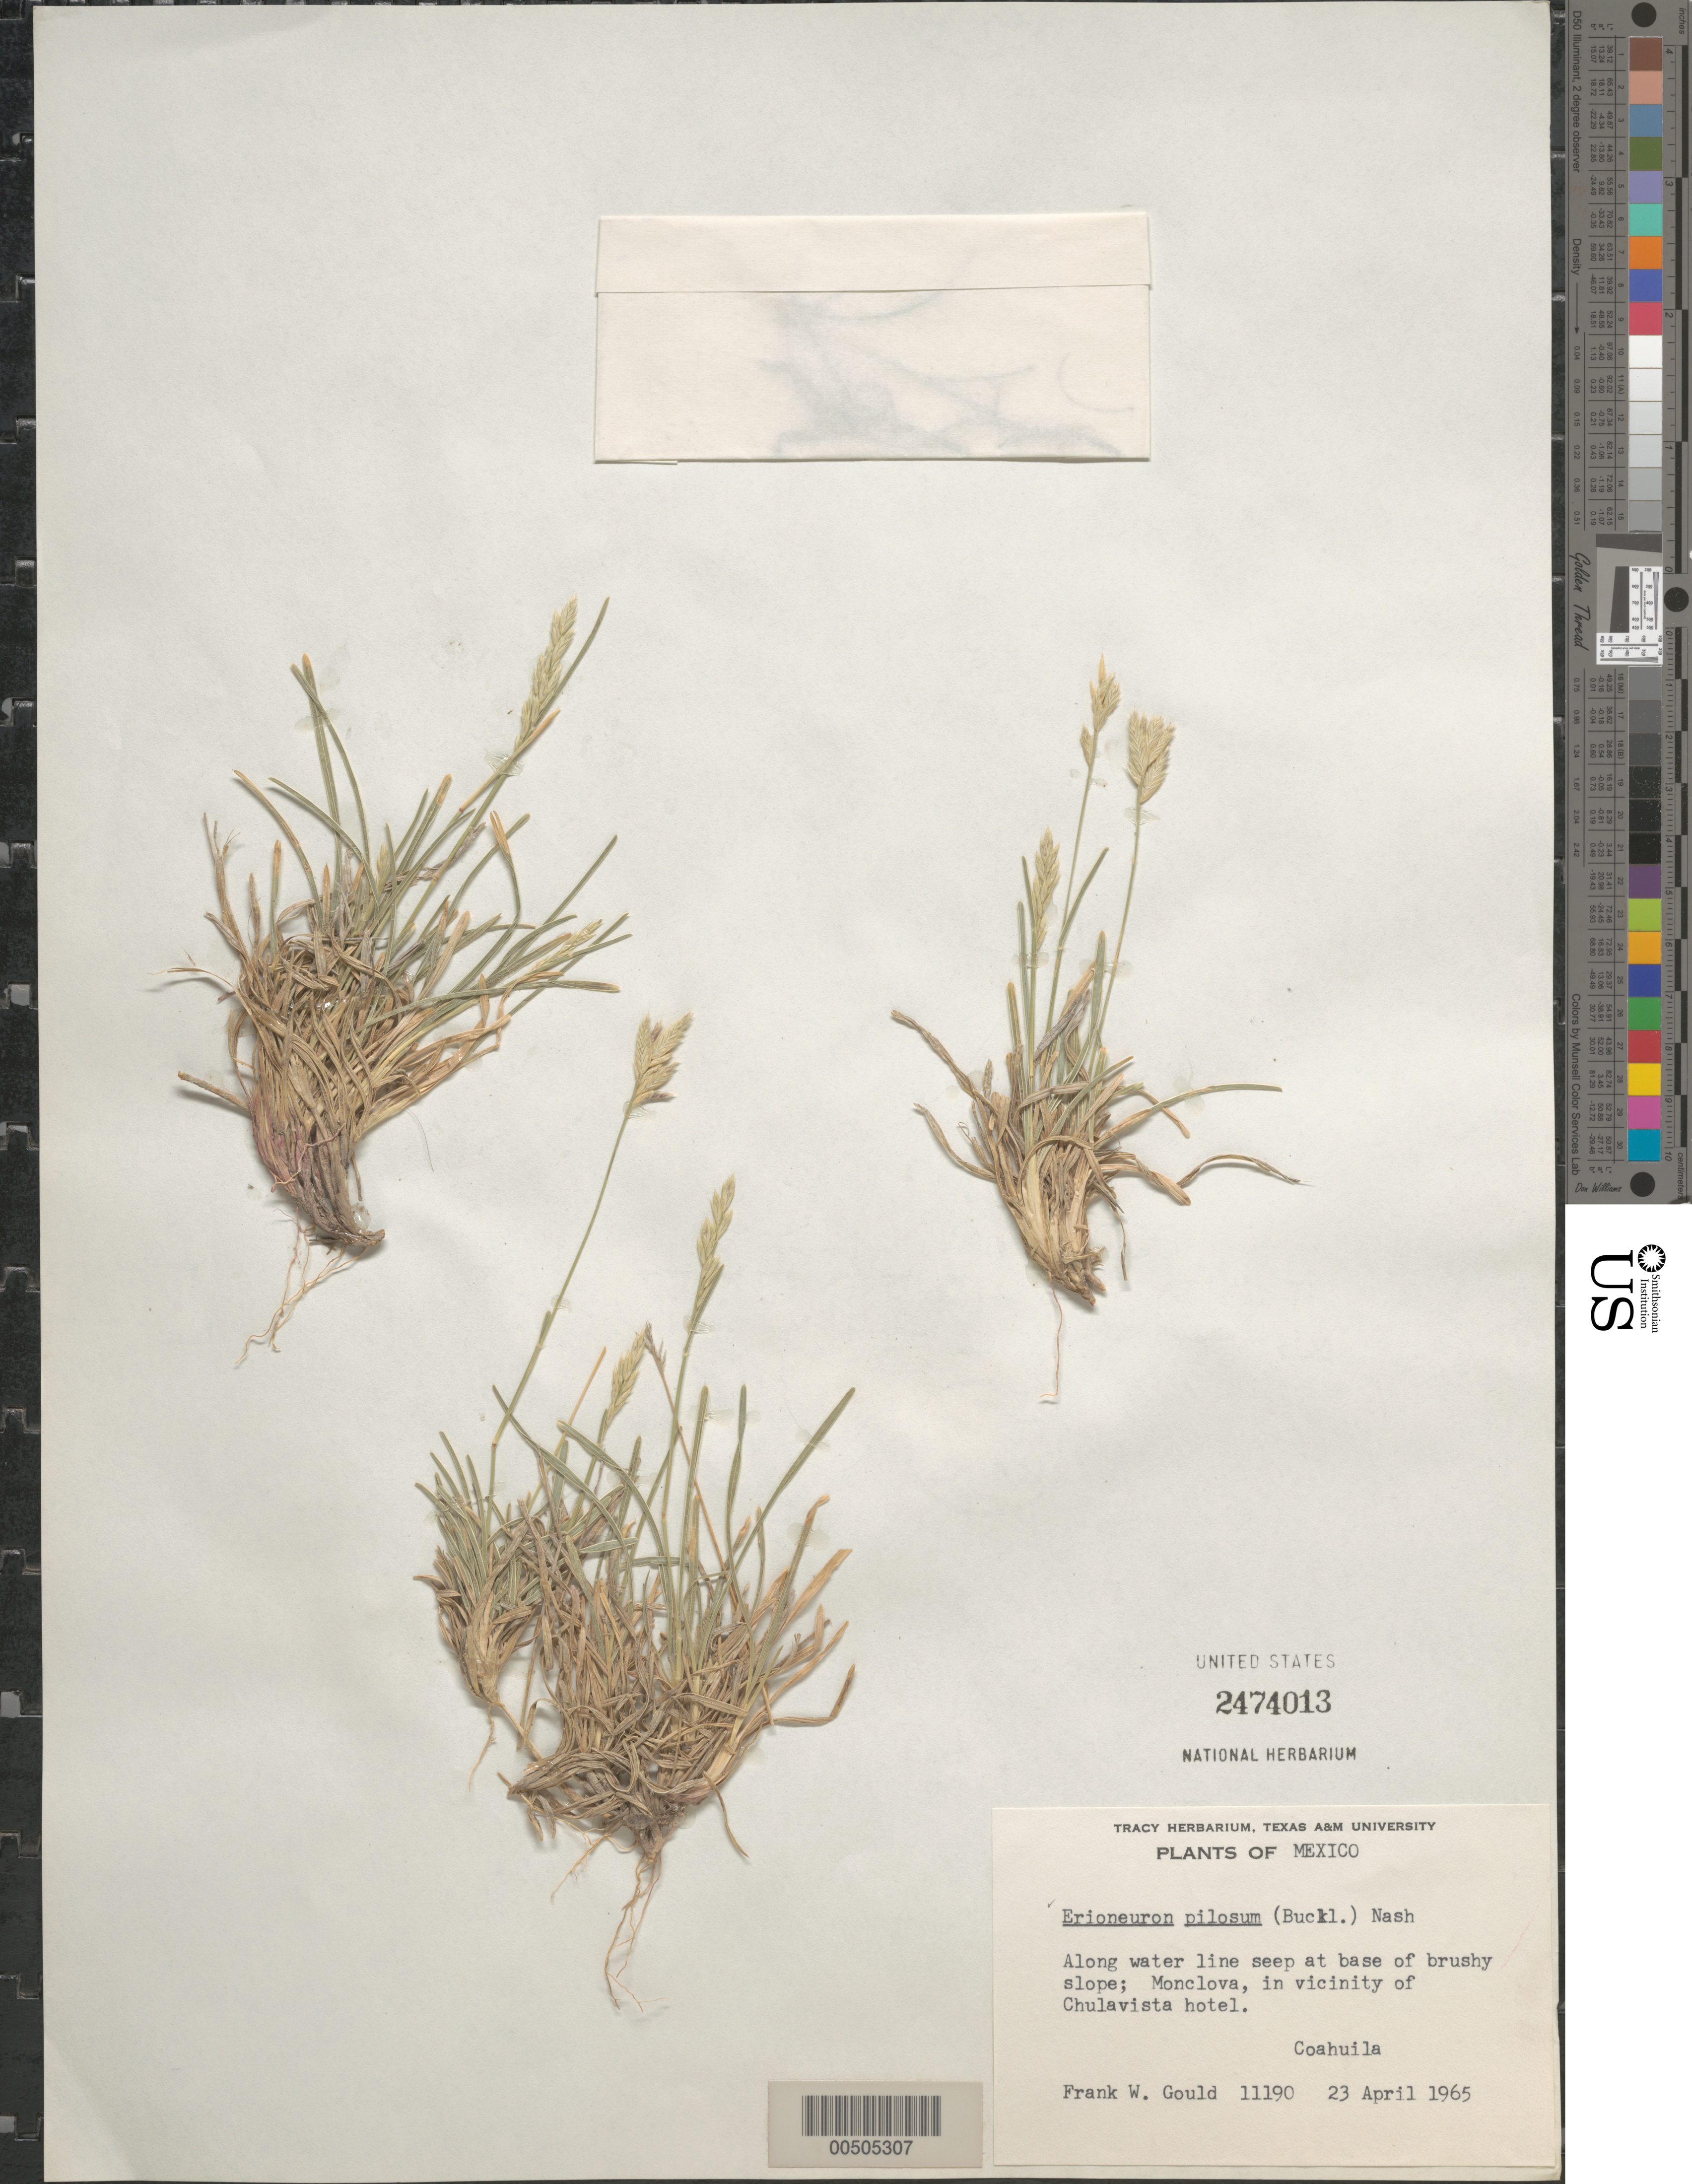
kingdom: Plantae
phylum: Tracheophyta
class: Liliopsida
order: Poales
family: Poaceae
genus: Erioneuron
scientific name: Erioneuron pilosum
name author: (Buckley) Nash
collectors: F. W. Gould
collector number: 11190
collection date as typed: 23 Apr 1965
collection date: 1965-04-23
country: Mexico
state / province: Coahuila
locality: Monclova, in vicinity of Chulavista Hotel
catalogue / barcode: US 2474013